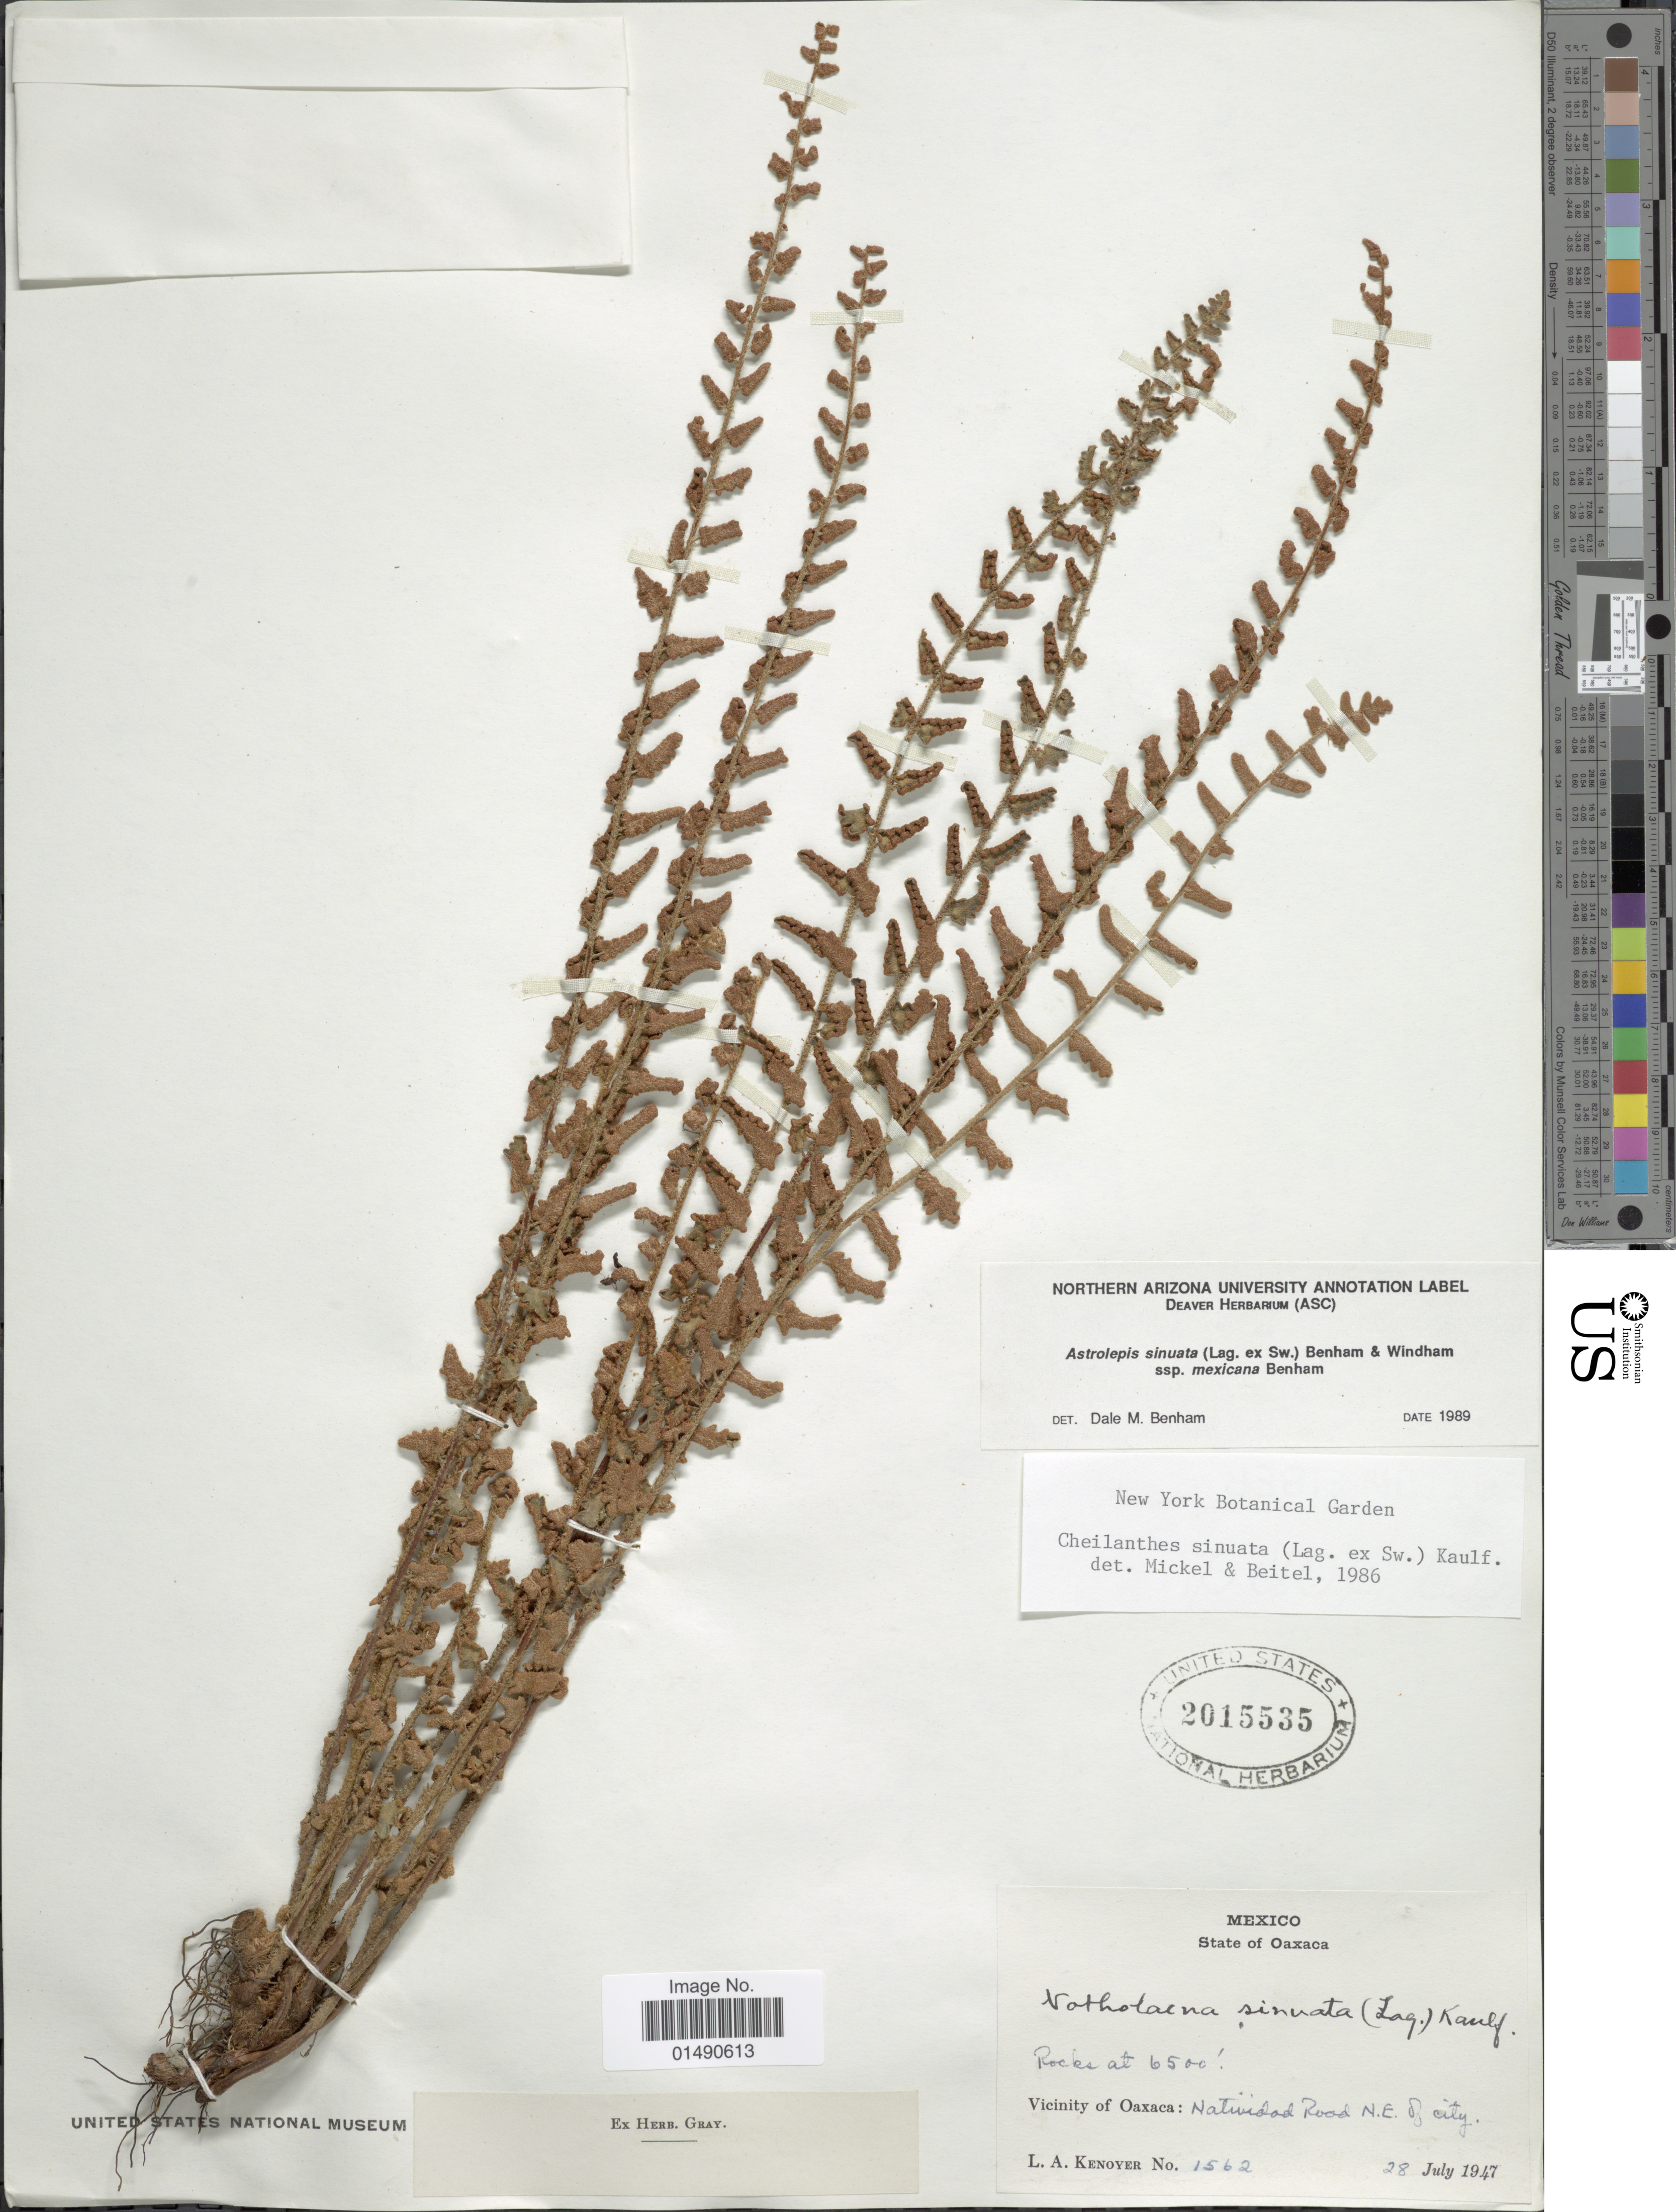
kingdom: Plantae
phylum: Tracheophyta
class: Polypodiopsida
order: Polypodiales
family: Pteridaceae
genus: Astrolepis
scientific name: Astrolepis sinuata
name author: (Lag. ex Sw.) D.M. Benham & Windham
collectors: L. A. Kenoyer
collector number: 1562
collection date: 1947-07-28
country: Mexico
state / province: Oaxaca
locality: Vicinity of Oaxaca: Natividad Road N.E. of city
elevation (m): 1981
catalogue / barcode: US 2015535